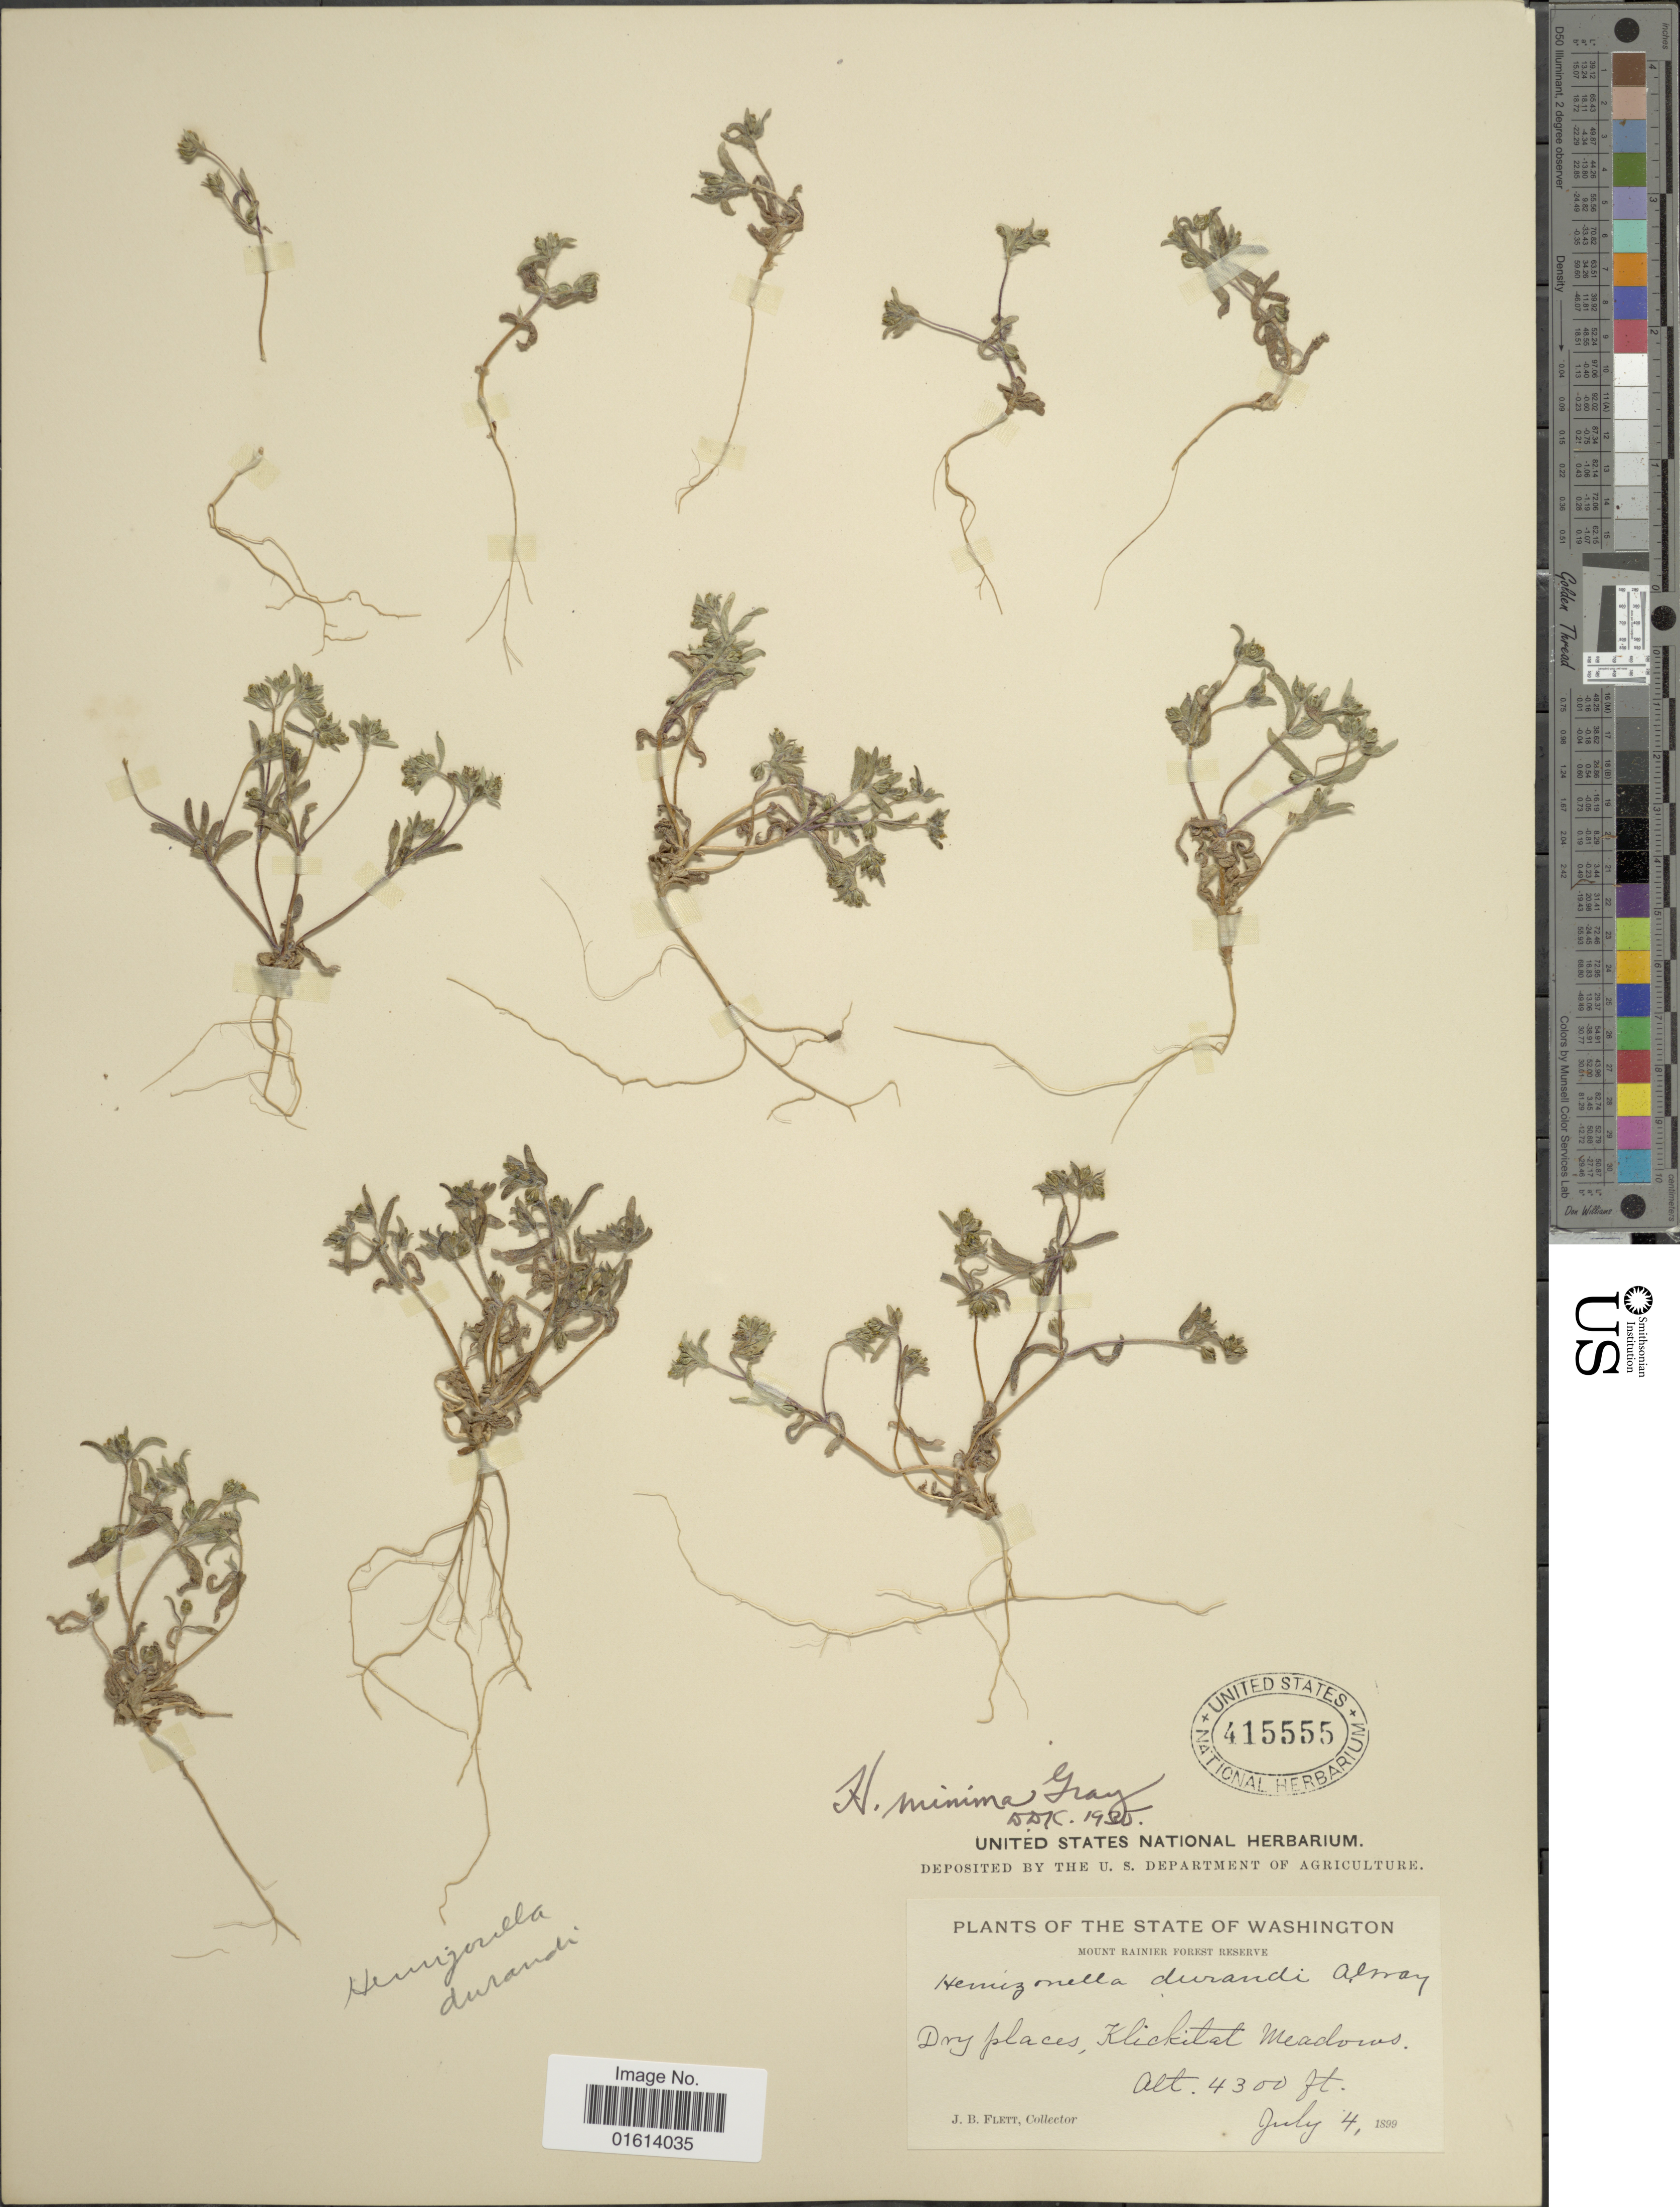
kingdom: Plantae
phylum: Tracheophyta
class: Magnoliopsida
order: Asterales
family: Asteraceae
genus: Hemizonella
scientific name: Hemizonella minima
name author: (A. Gray) A. Gray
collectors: J. Flett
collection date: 1899-07-04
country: United States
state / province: Washington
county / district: Klickitat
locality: State of Washington, Klickitat Meadows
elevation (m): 1311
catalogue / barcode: US 415555